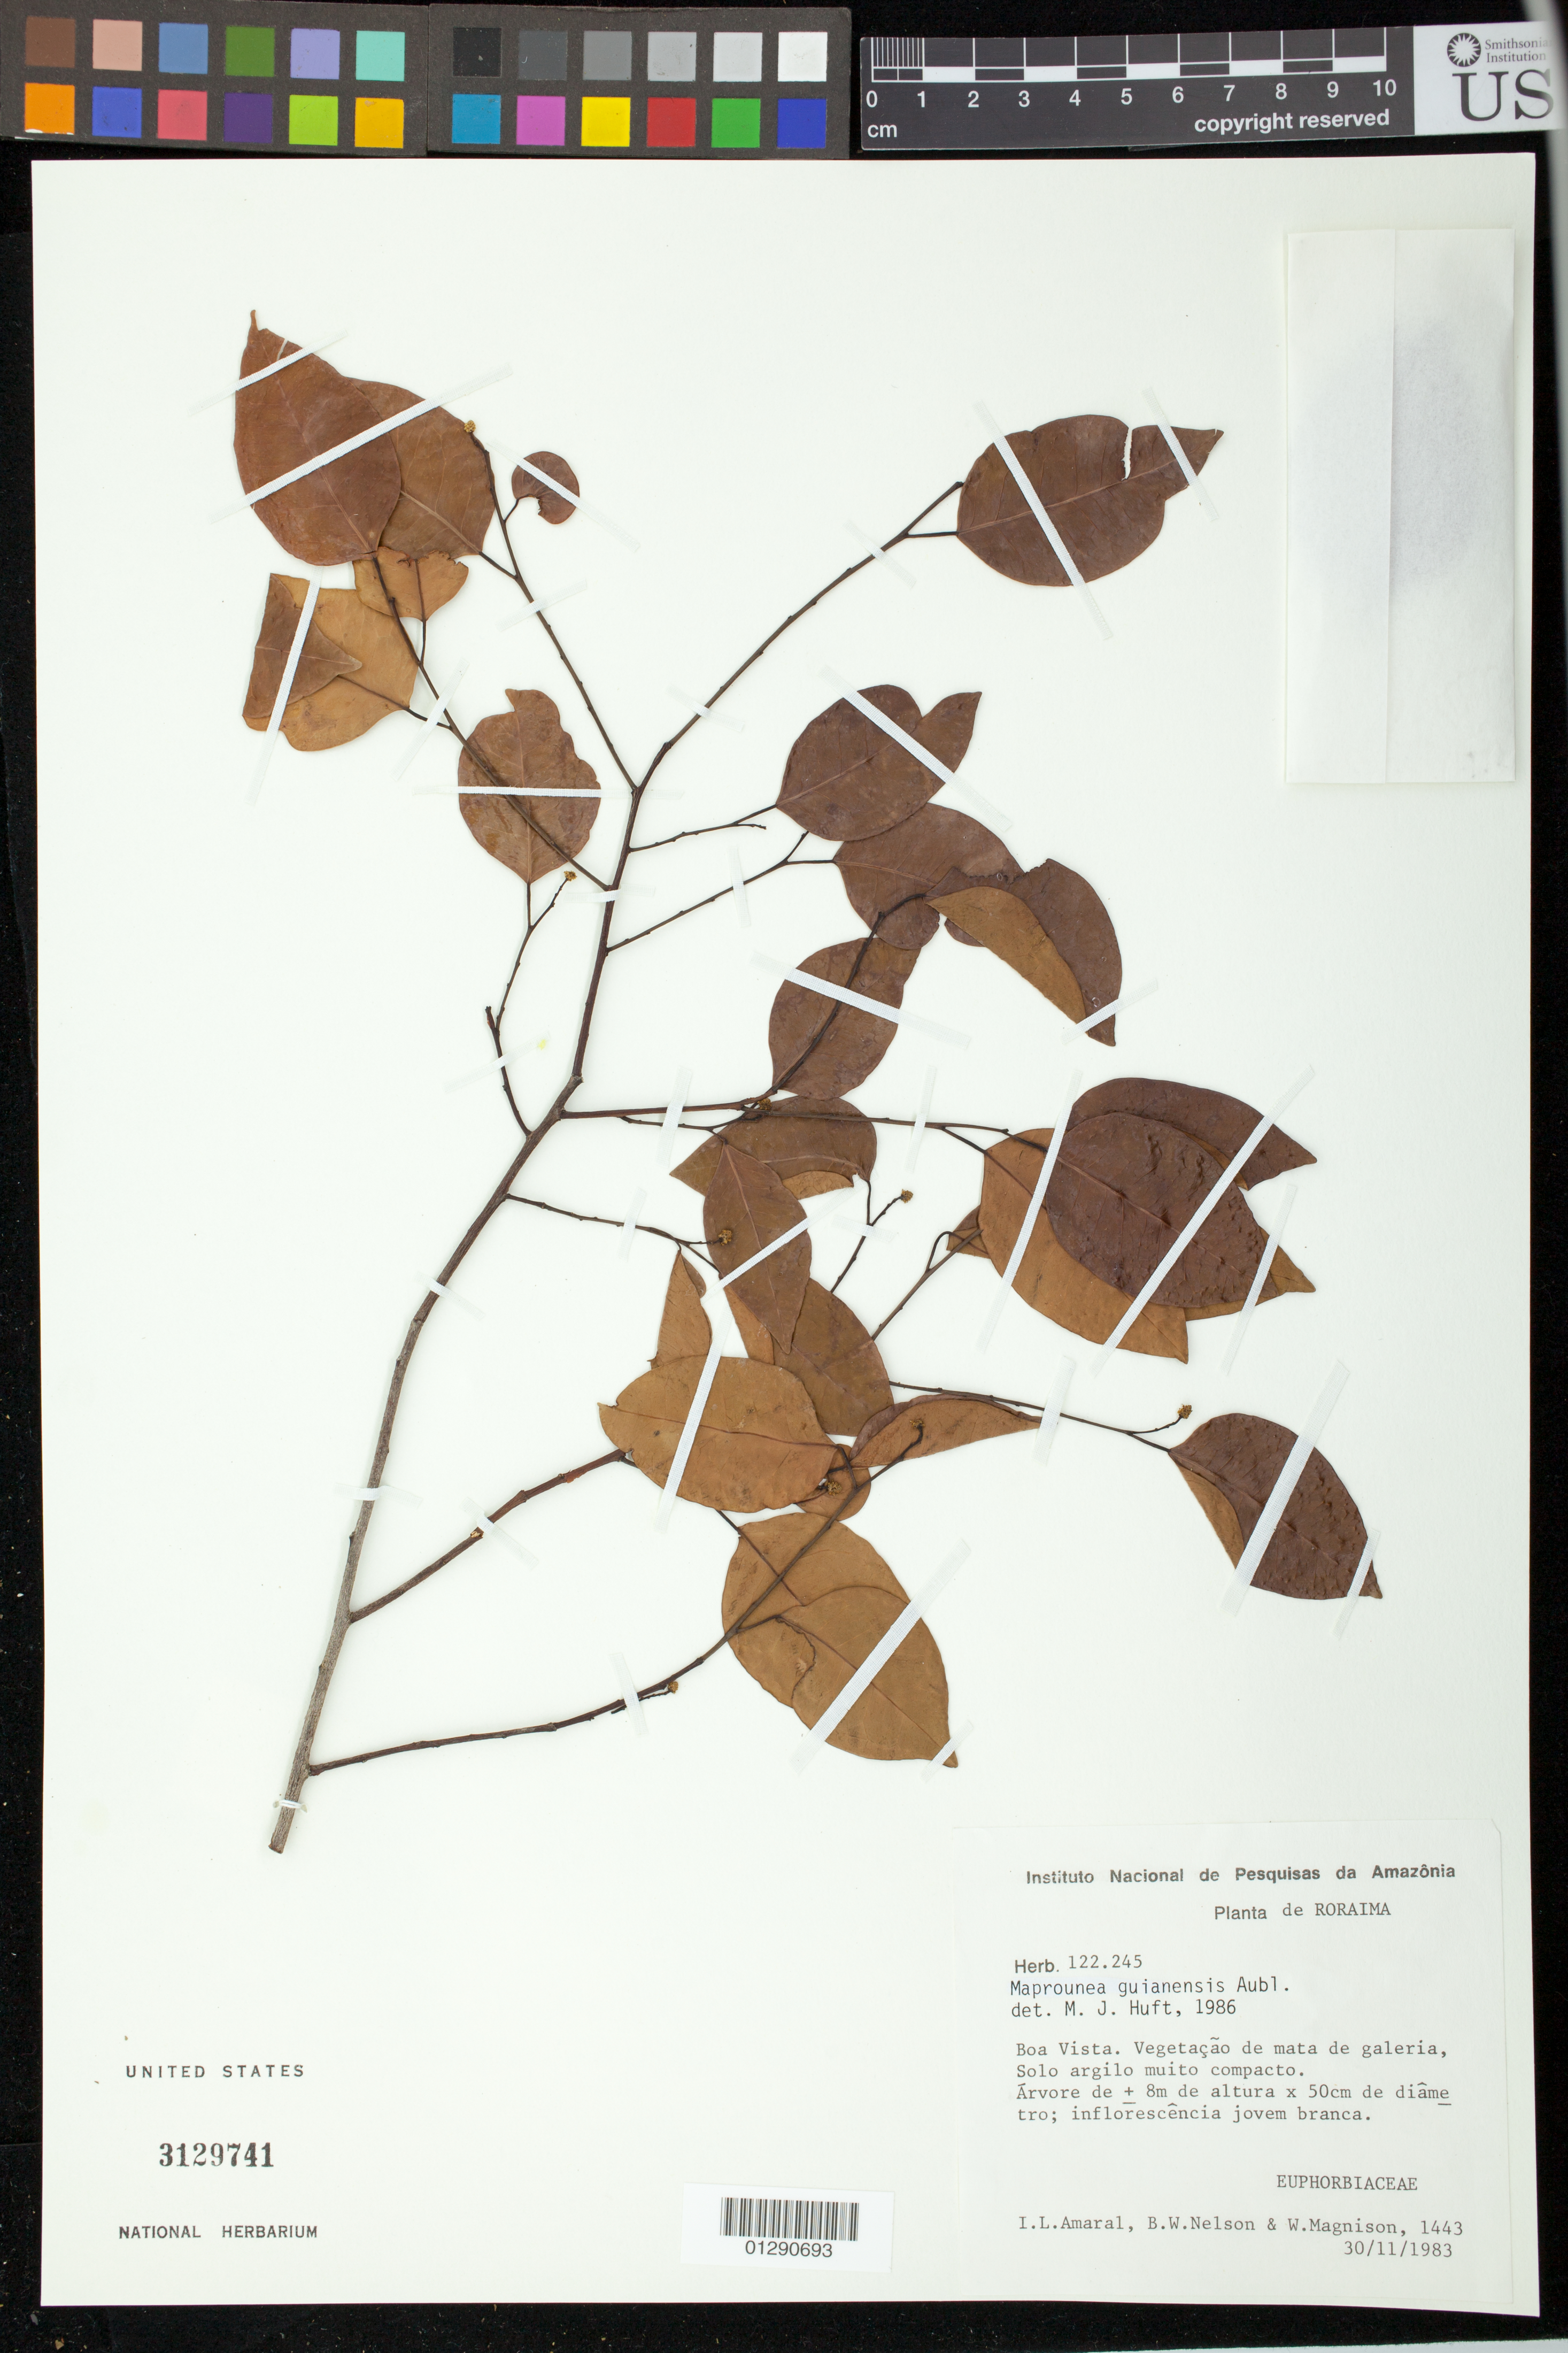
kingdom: Plantae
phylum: Tracheophyta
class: Magnoliopsida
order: Malpighiales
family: Euphorbiaceae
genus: Maprounea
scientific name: Maprounea guianensis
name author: Aubl.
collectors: I. L. Amaral, B. W. Nelson & W. Magnison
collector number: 1443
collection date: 1983-11-30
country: Brazil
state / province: Roraima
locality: Boa Vista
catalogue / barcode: US 3129741